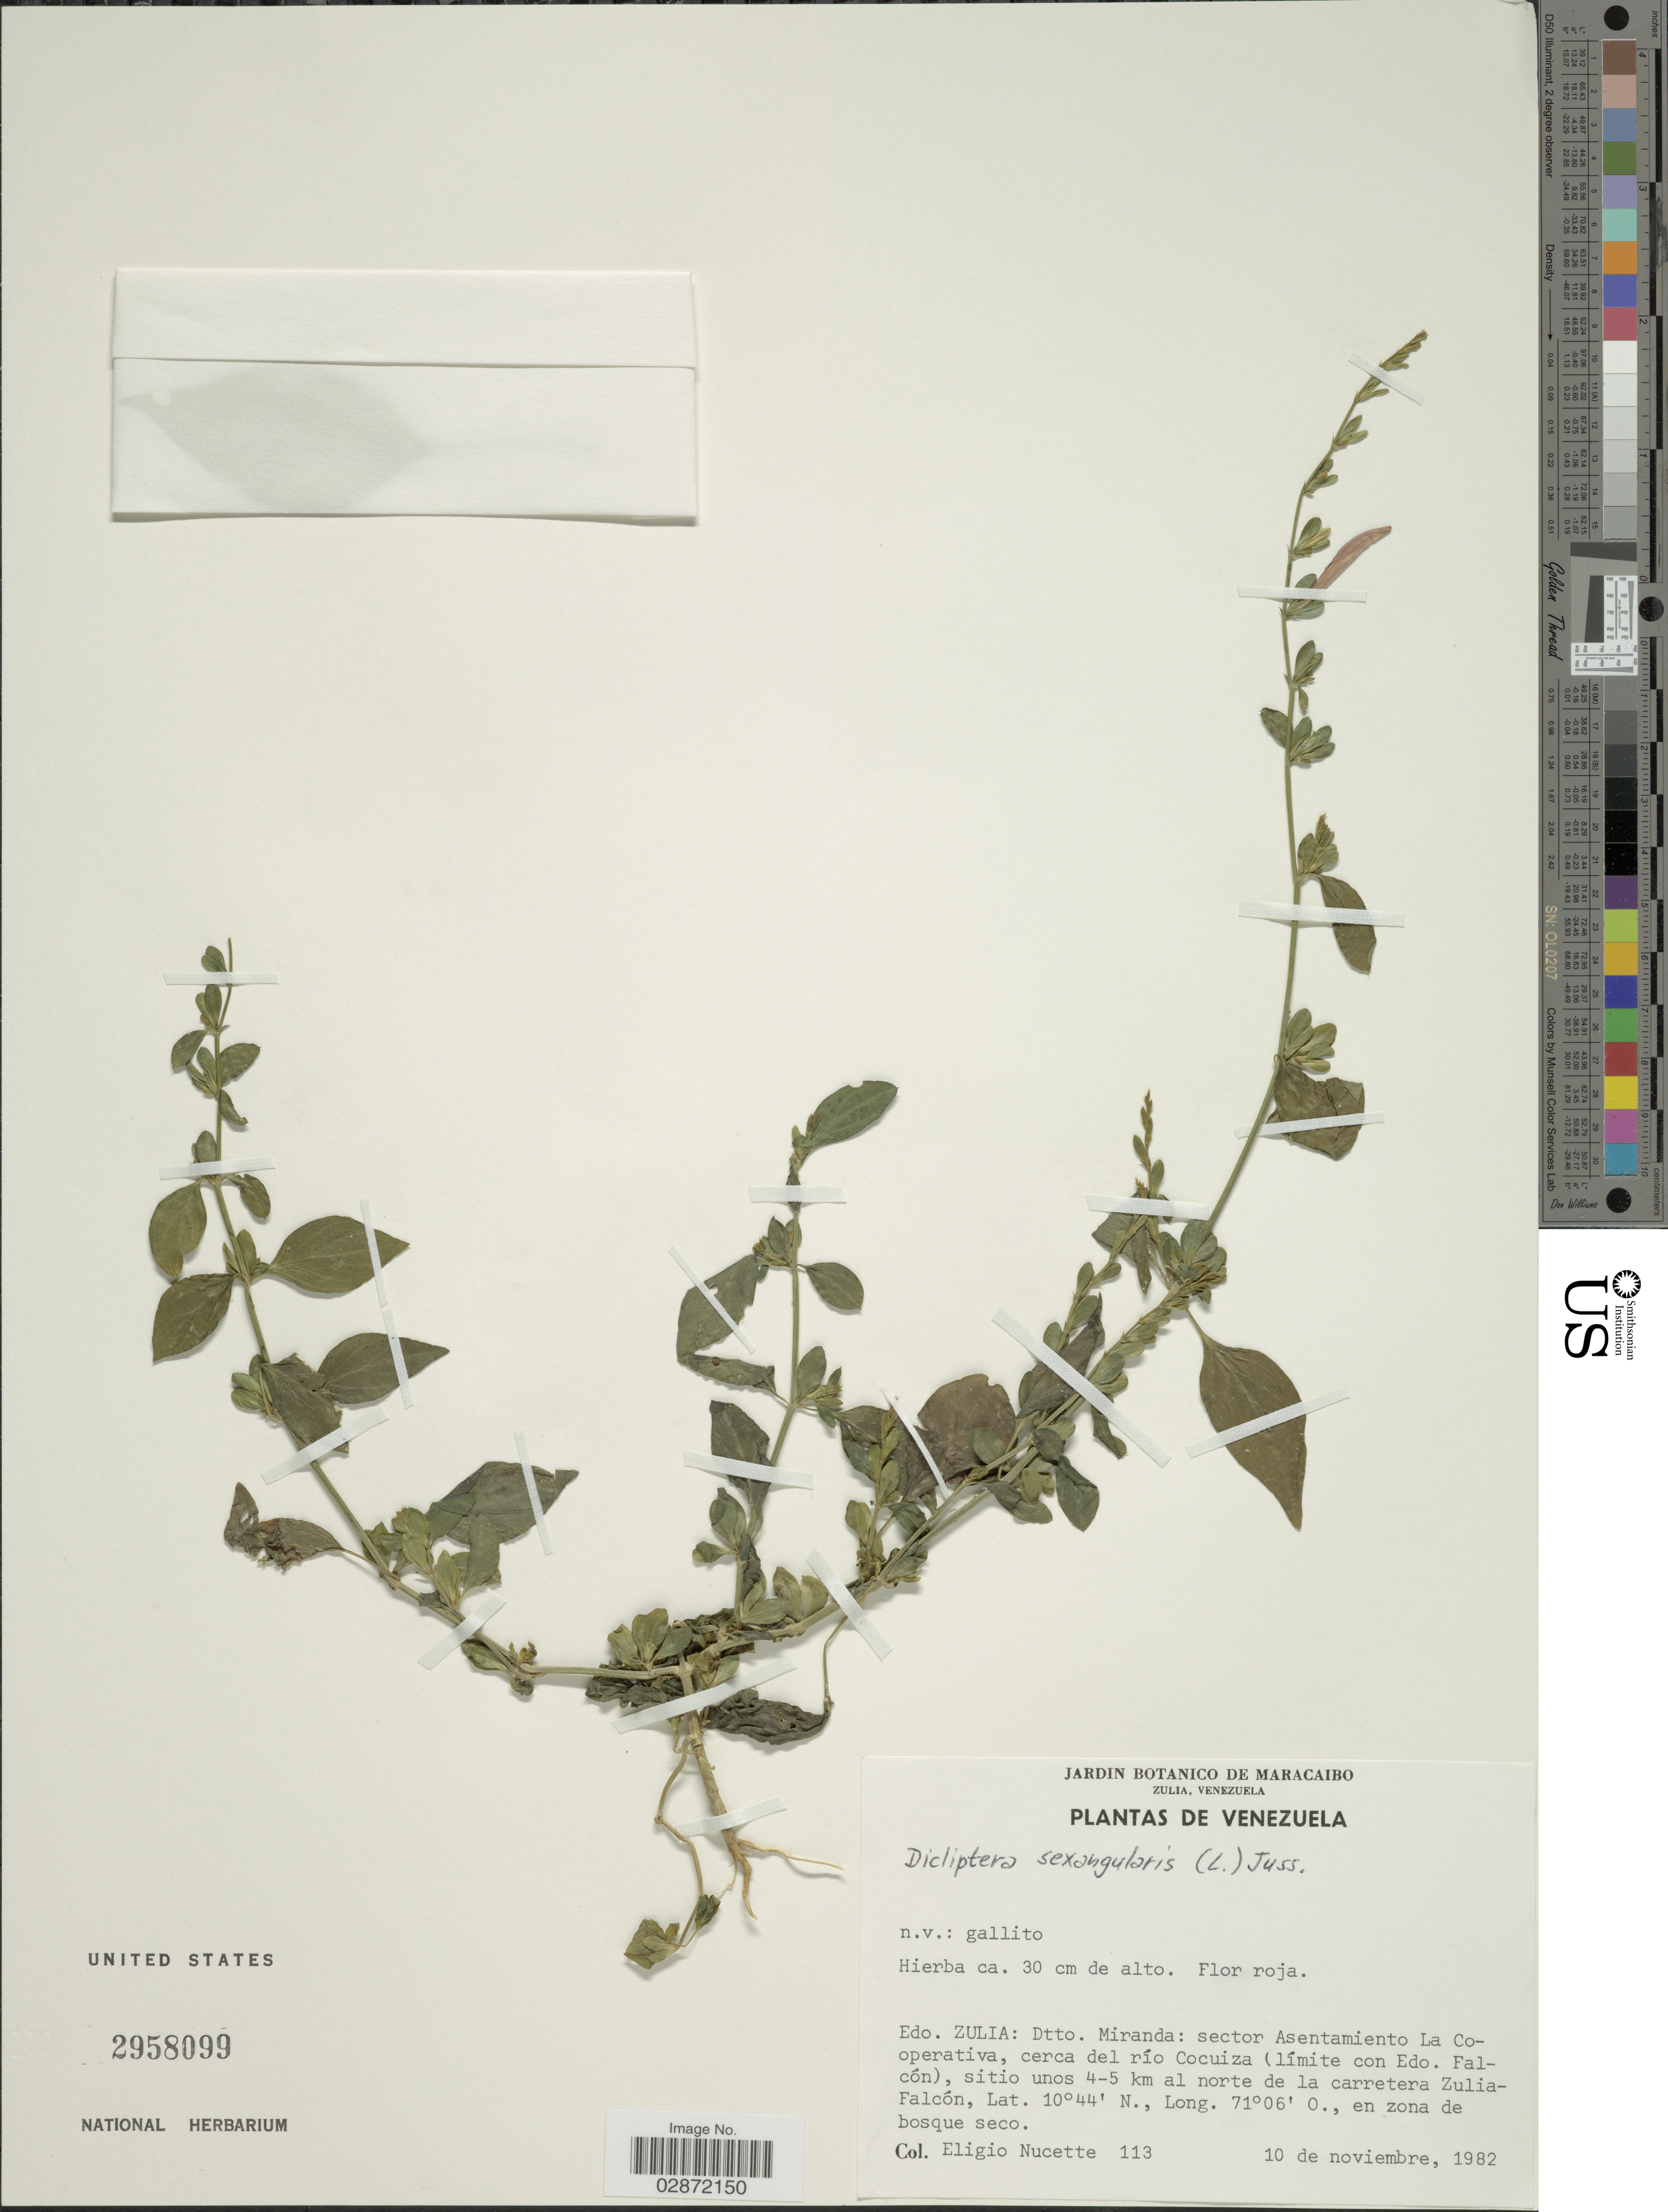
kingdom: Plantae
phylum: Tracheophyta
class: Magnoliopsida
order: Lamiales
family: Acanthaceae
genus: Dicliptera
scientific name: Dicliptera sexangularis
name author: (L.) Juss.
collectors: E. Nucette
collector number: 113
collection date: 1982-11-10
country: Venezuela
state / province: Zulia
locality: Edo. Zulia: Dtto. Miranda: sector Asentamiento La Cooperativa, cerca del río Cocuiza (límite con Edo. Falcón), sitio unos 4-5 km al norte de la carretera Zulia-Falcón.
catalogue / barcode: US 2958099